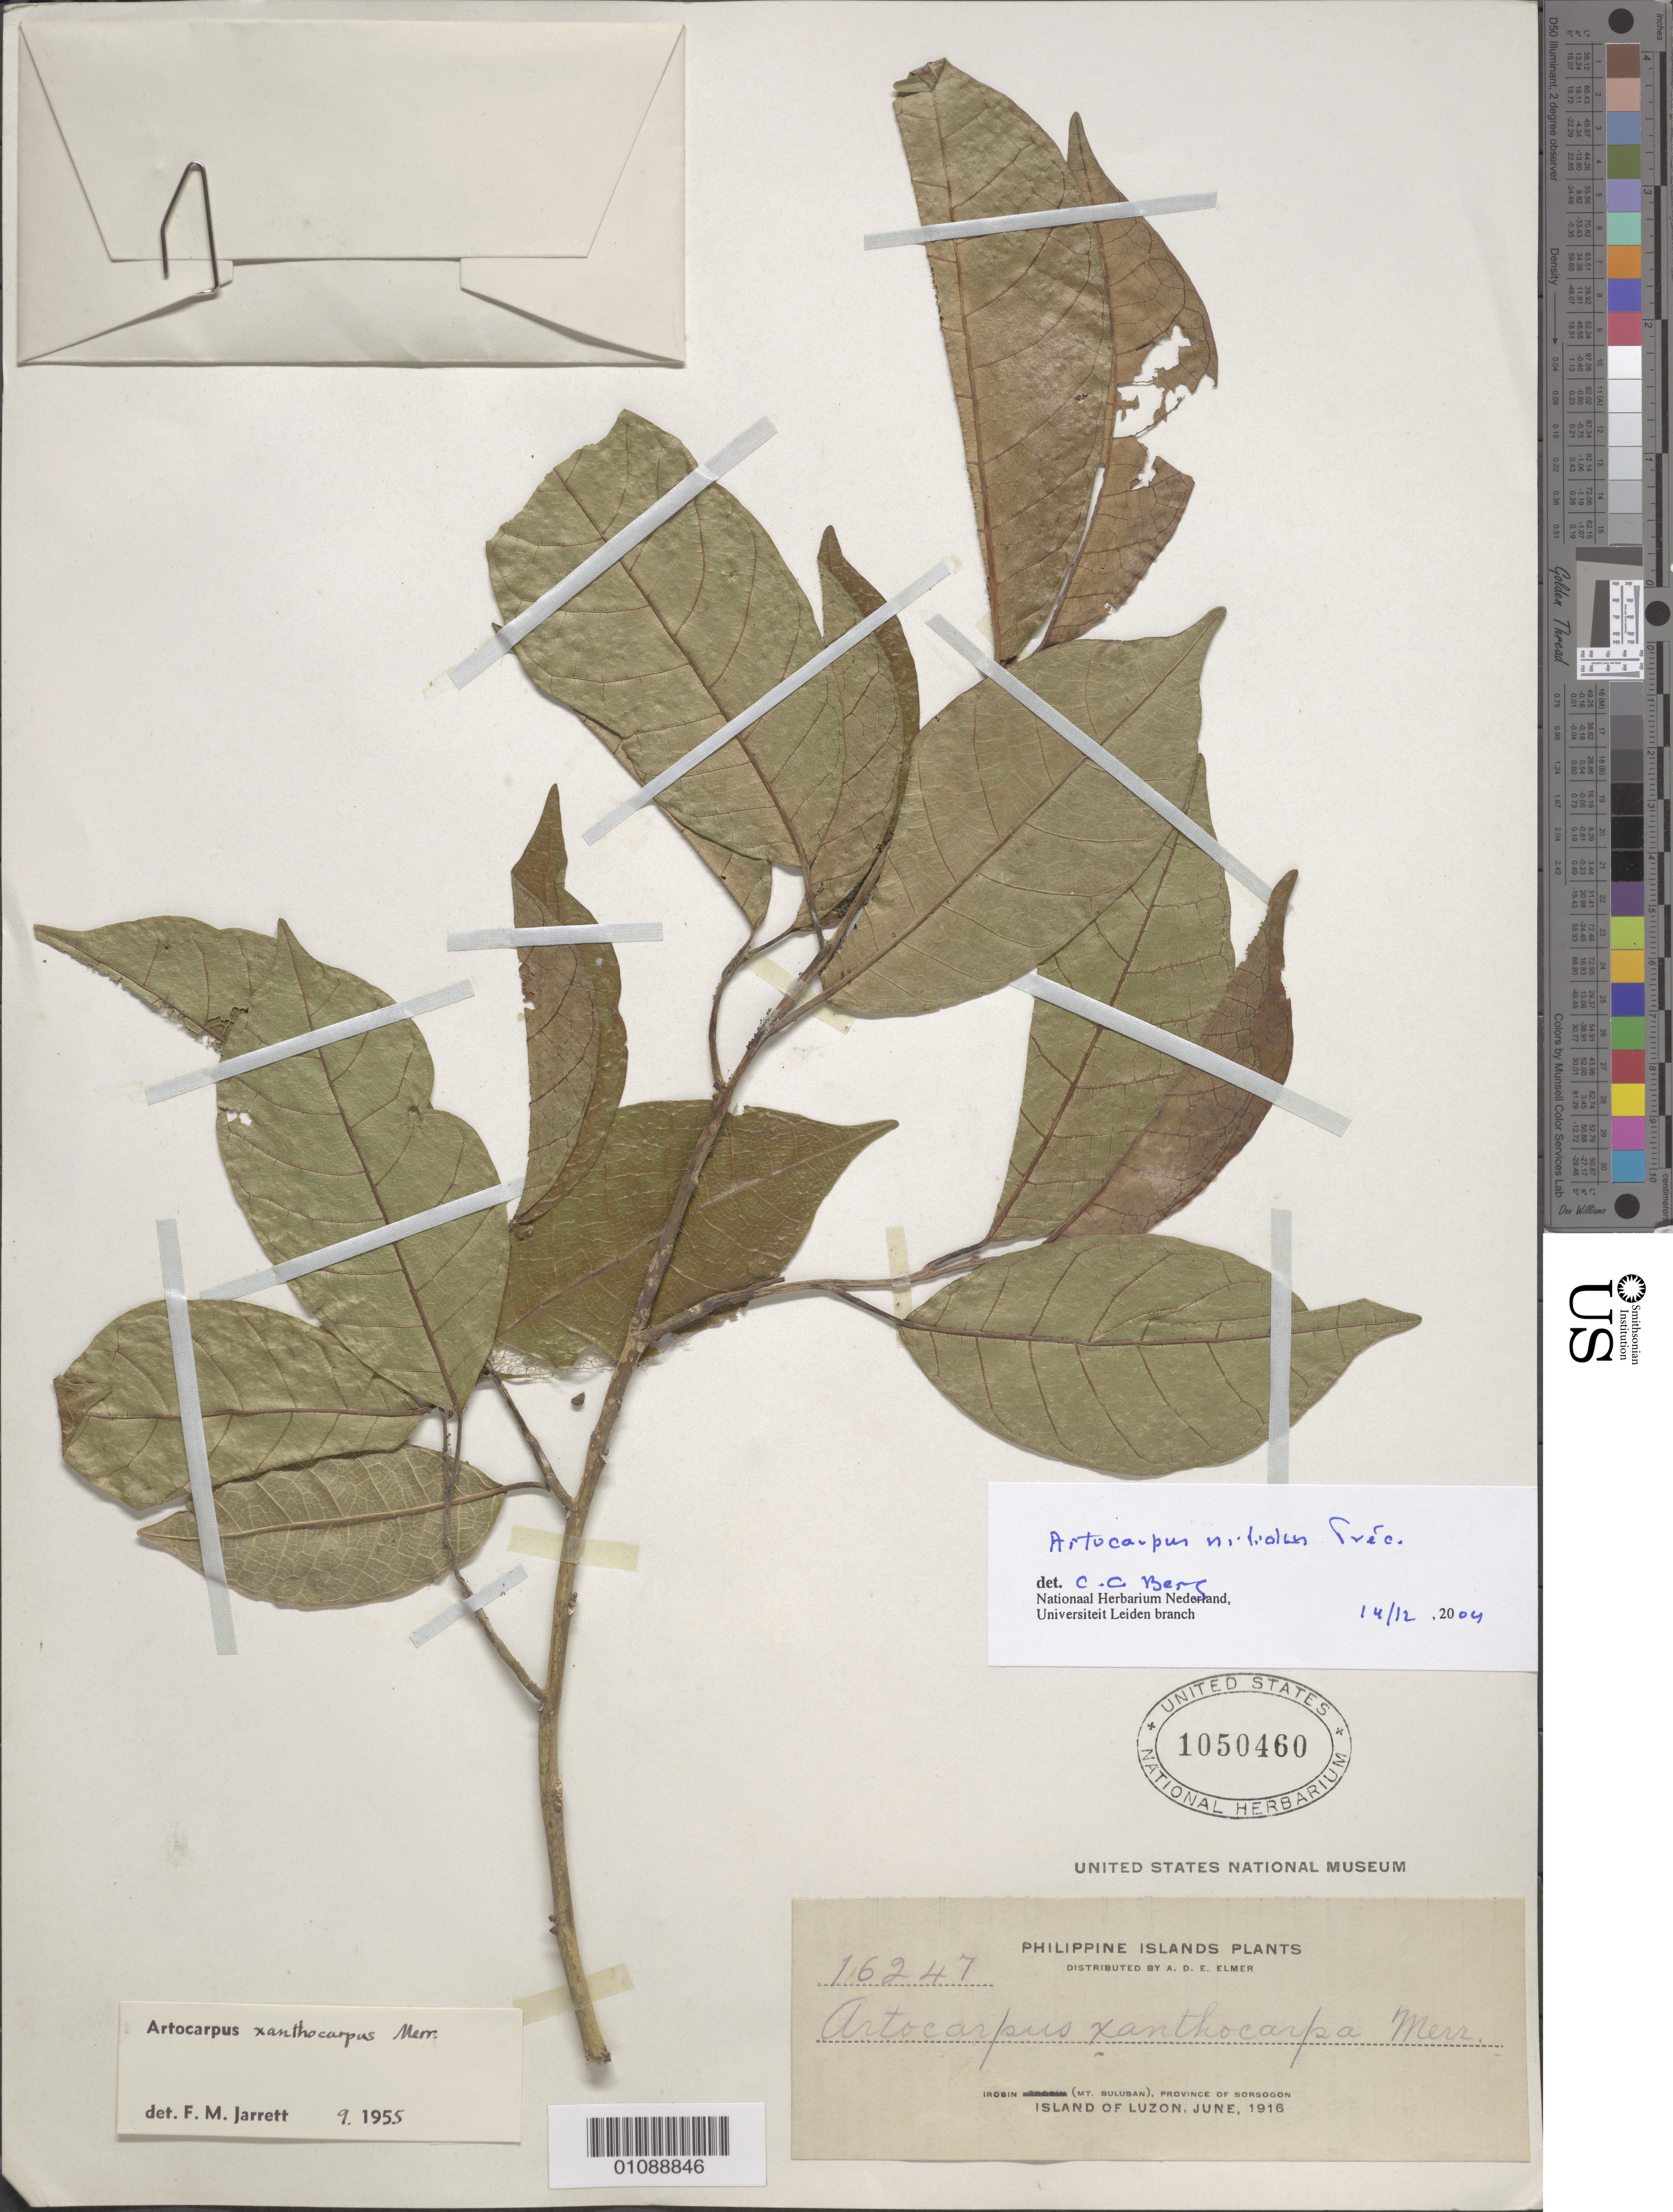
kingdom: Plantae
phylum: Tracheophyta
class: Magnoliopsida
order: Rosales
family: Moraceae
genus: Artocarpus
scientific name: Artocarpus nitidus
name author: Trécul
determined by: Berg, C. C.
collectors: A. D. E. Elmer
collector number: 16247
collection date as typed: Jun 1916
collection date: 1916-06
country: Philippines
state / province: Bicol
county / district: Sorsogon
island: Luzon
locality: Irosin, Mt. Bulusan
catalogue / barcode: US 1050460